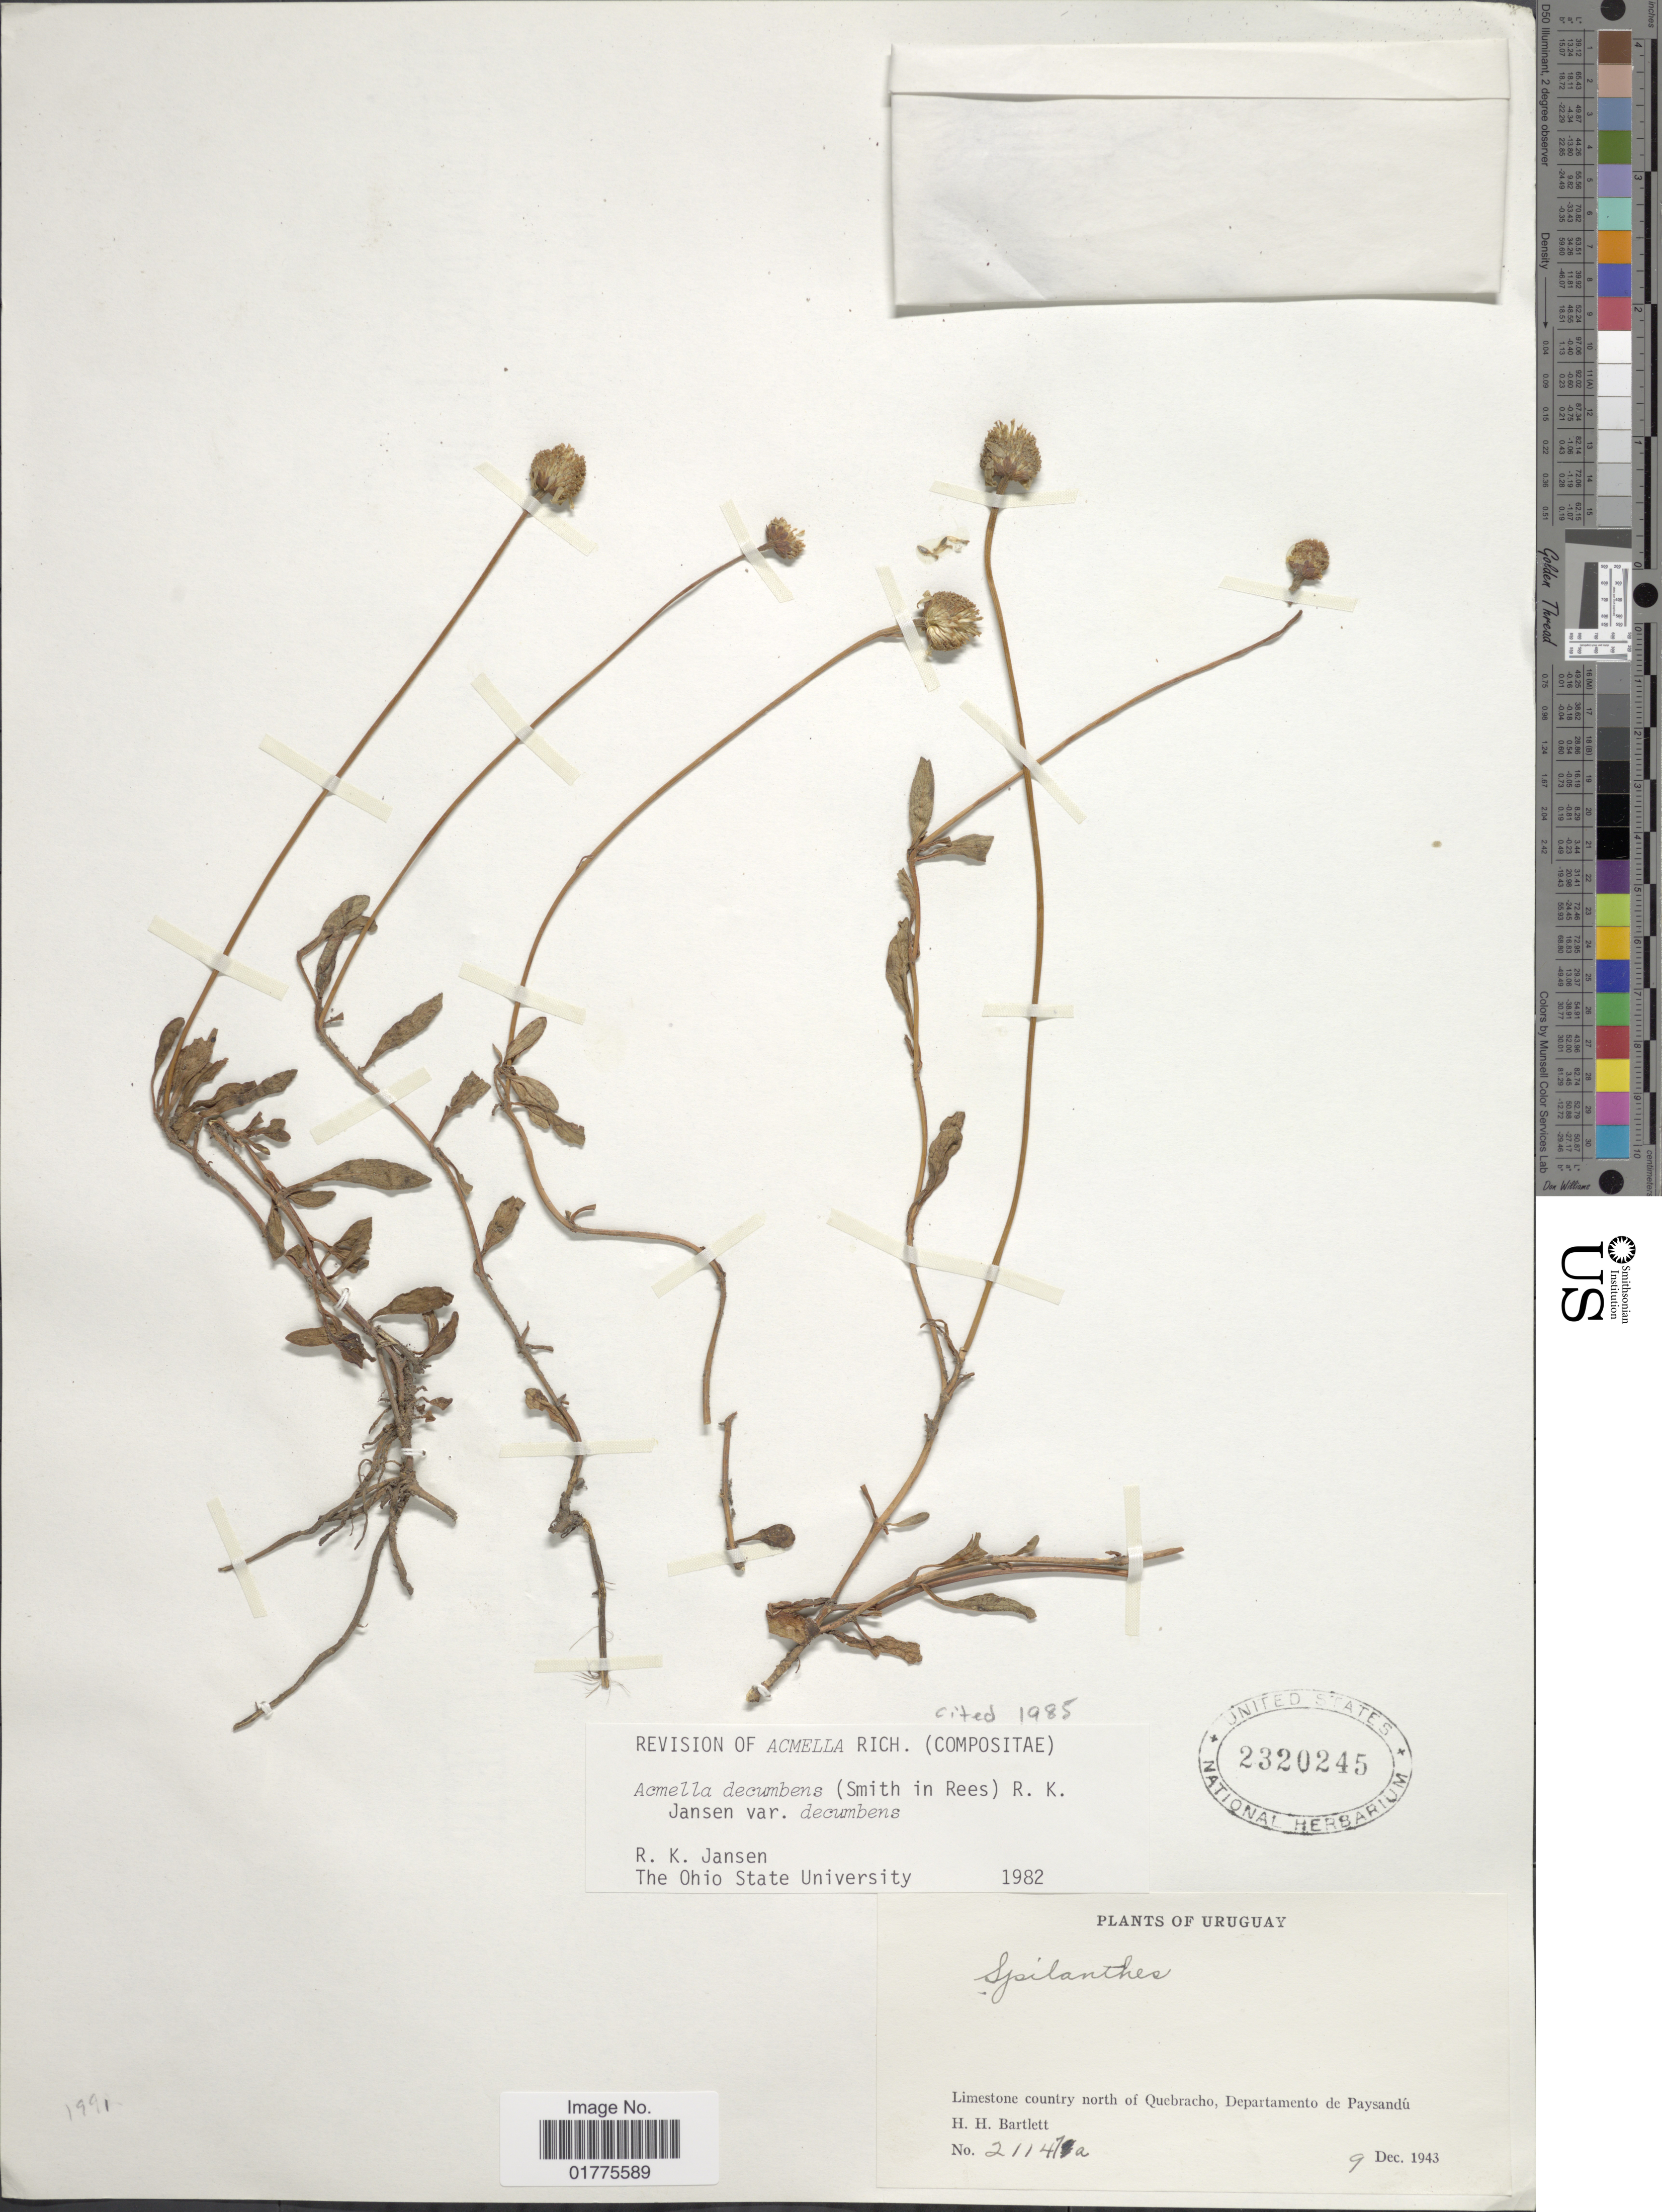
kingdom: Plantae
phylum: Tracheophyta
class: Magnoliopsida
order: Asterales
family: Asteraceae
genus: Acmella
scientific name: Acmella decumbens var. decumbens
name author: (Sm.) R.K. Jansen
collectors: H. H. Bartlett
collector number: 21147a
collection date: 1943-12-09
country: Uruguay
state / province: Paysandu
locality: Limestone country north of Quebracho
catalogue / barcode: US 2320245